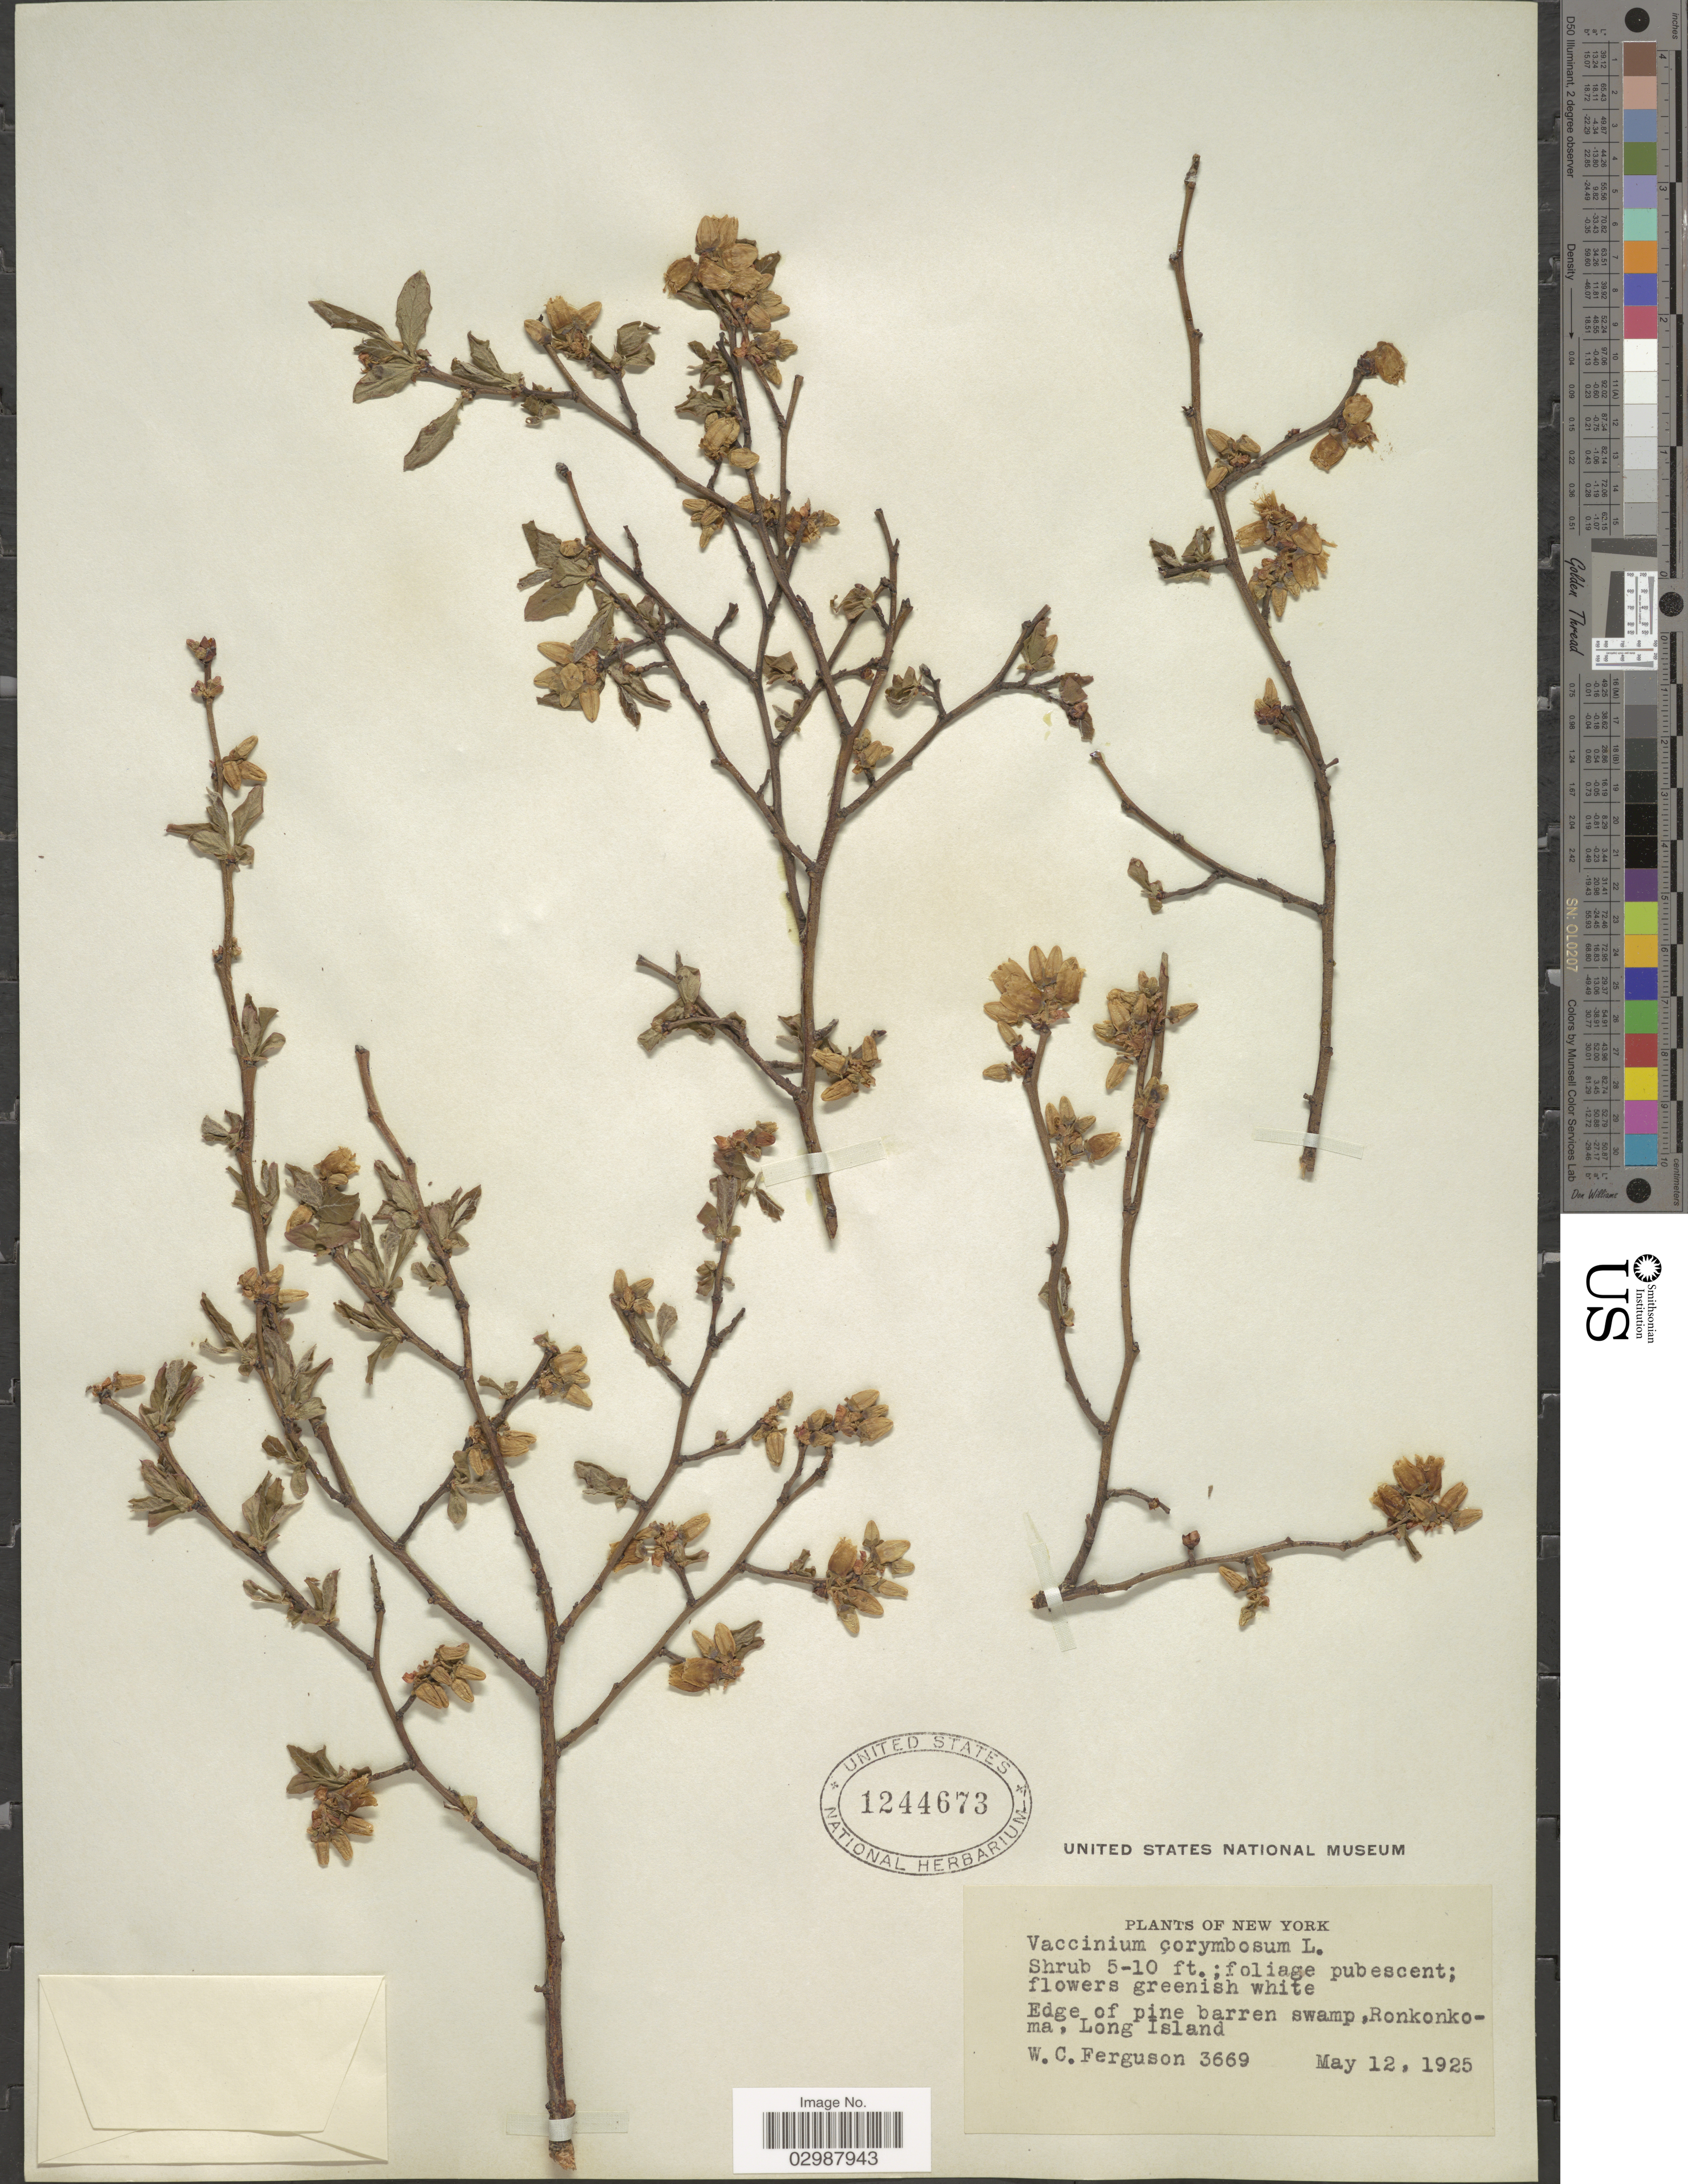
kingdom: Plantae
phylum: Tracheophyta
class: Magnoliopsida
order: Ericales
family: Ericaceae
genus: Vaccinium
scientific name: Vaccinium corymbosum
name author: L.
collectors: W. Ferguson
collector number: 3669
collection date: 1925-05-12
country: United States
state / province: New York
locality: Edge of pine barren swamp, Ronkonkoma, Long Island.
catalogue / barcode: US 1244673